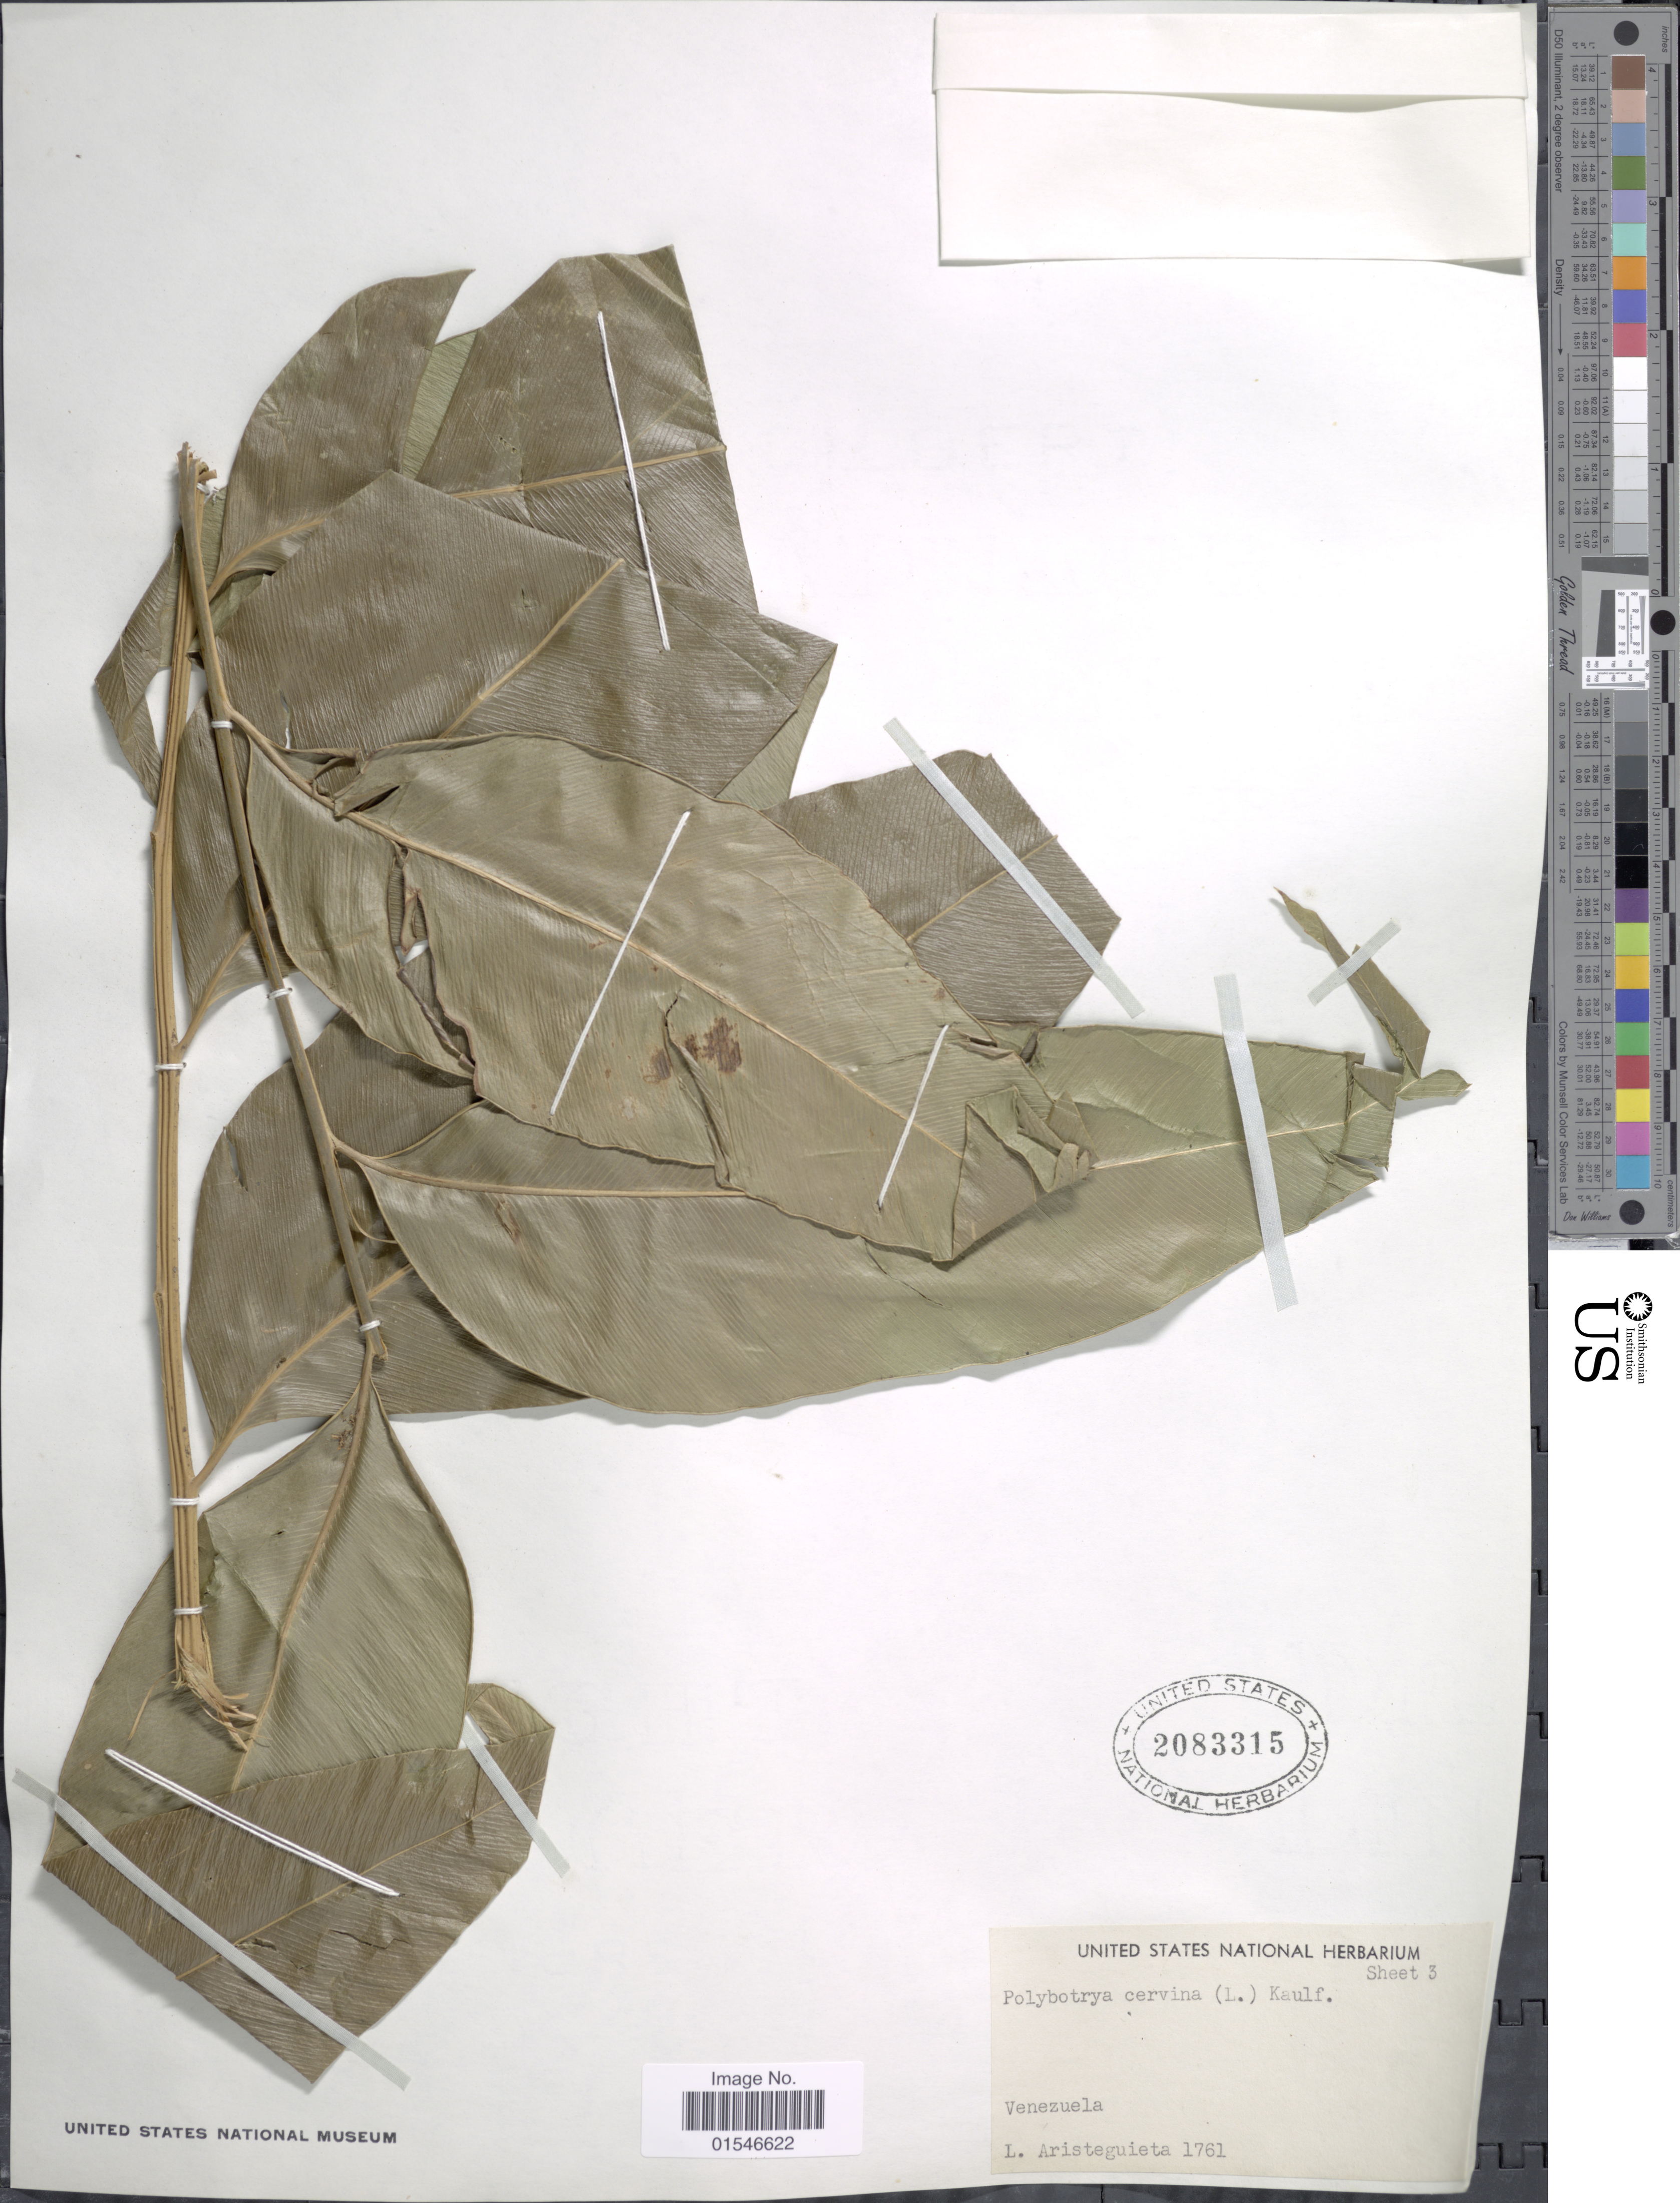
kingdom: Plantae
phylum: Tracheophyta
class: Polypodiopsida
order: Polypodiales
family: Dryopteridaceae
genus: Olfersia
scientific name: Olfersia cervina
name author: (L.) Kunze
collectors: L. Aristeguieta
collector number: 1761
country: Venezuela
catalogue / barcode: US 2083315